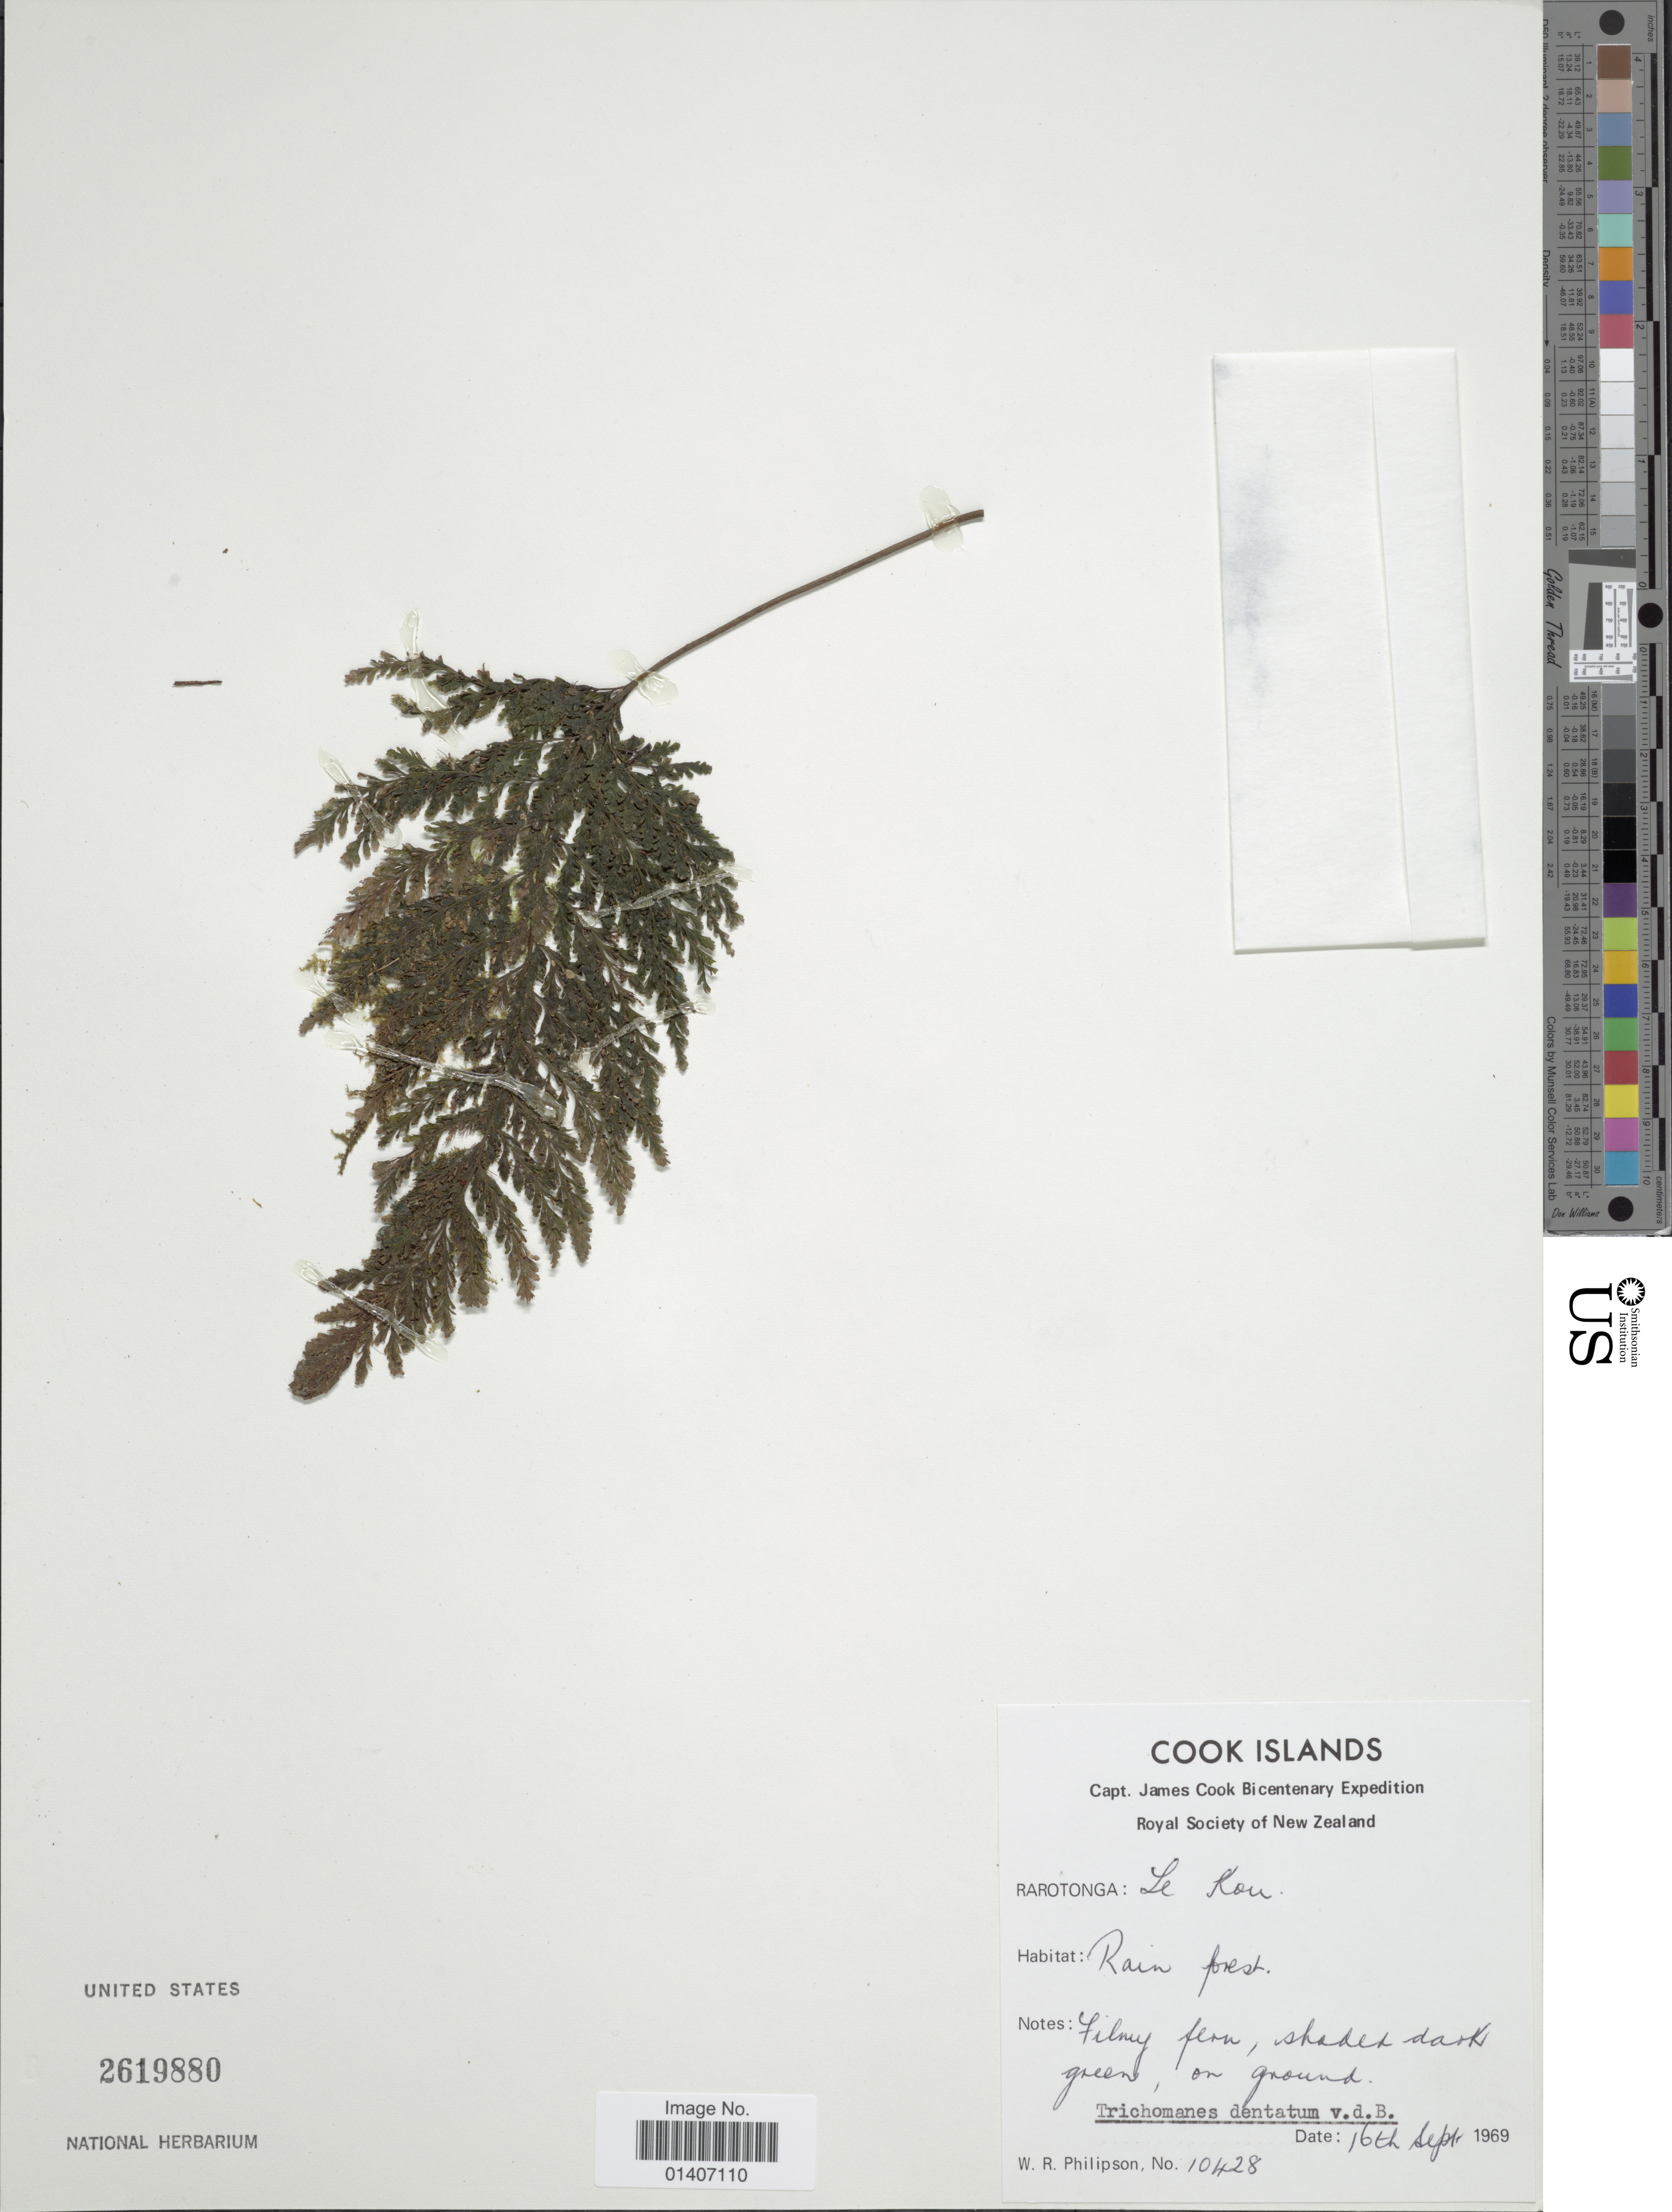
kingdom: Plantae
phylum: Tracheophyta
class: Polypodiopsida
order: Hymenophyllales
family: Hymenophyllaceae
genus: Abrodictyum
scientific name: Abrodictyum dentatum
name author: (Bosch) Ebihara & K. Iwats.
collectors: W. R. Philipson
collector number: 10428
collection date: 1969-09-16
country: Cook Islands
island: Rarotonga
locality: Rarotonga: Le Kou, rain forest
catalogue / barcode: US 2619880